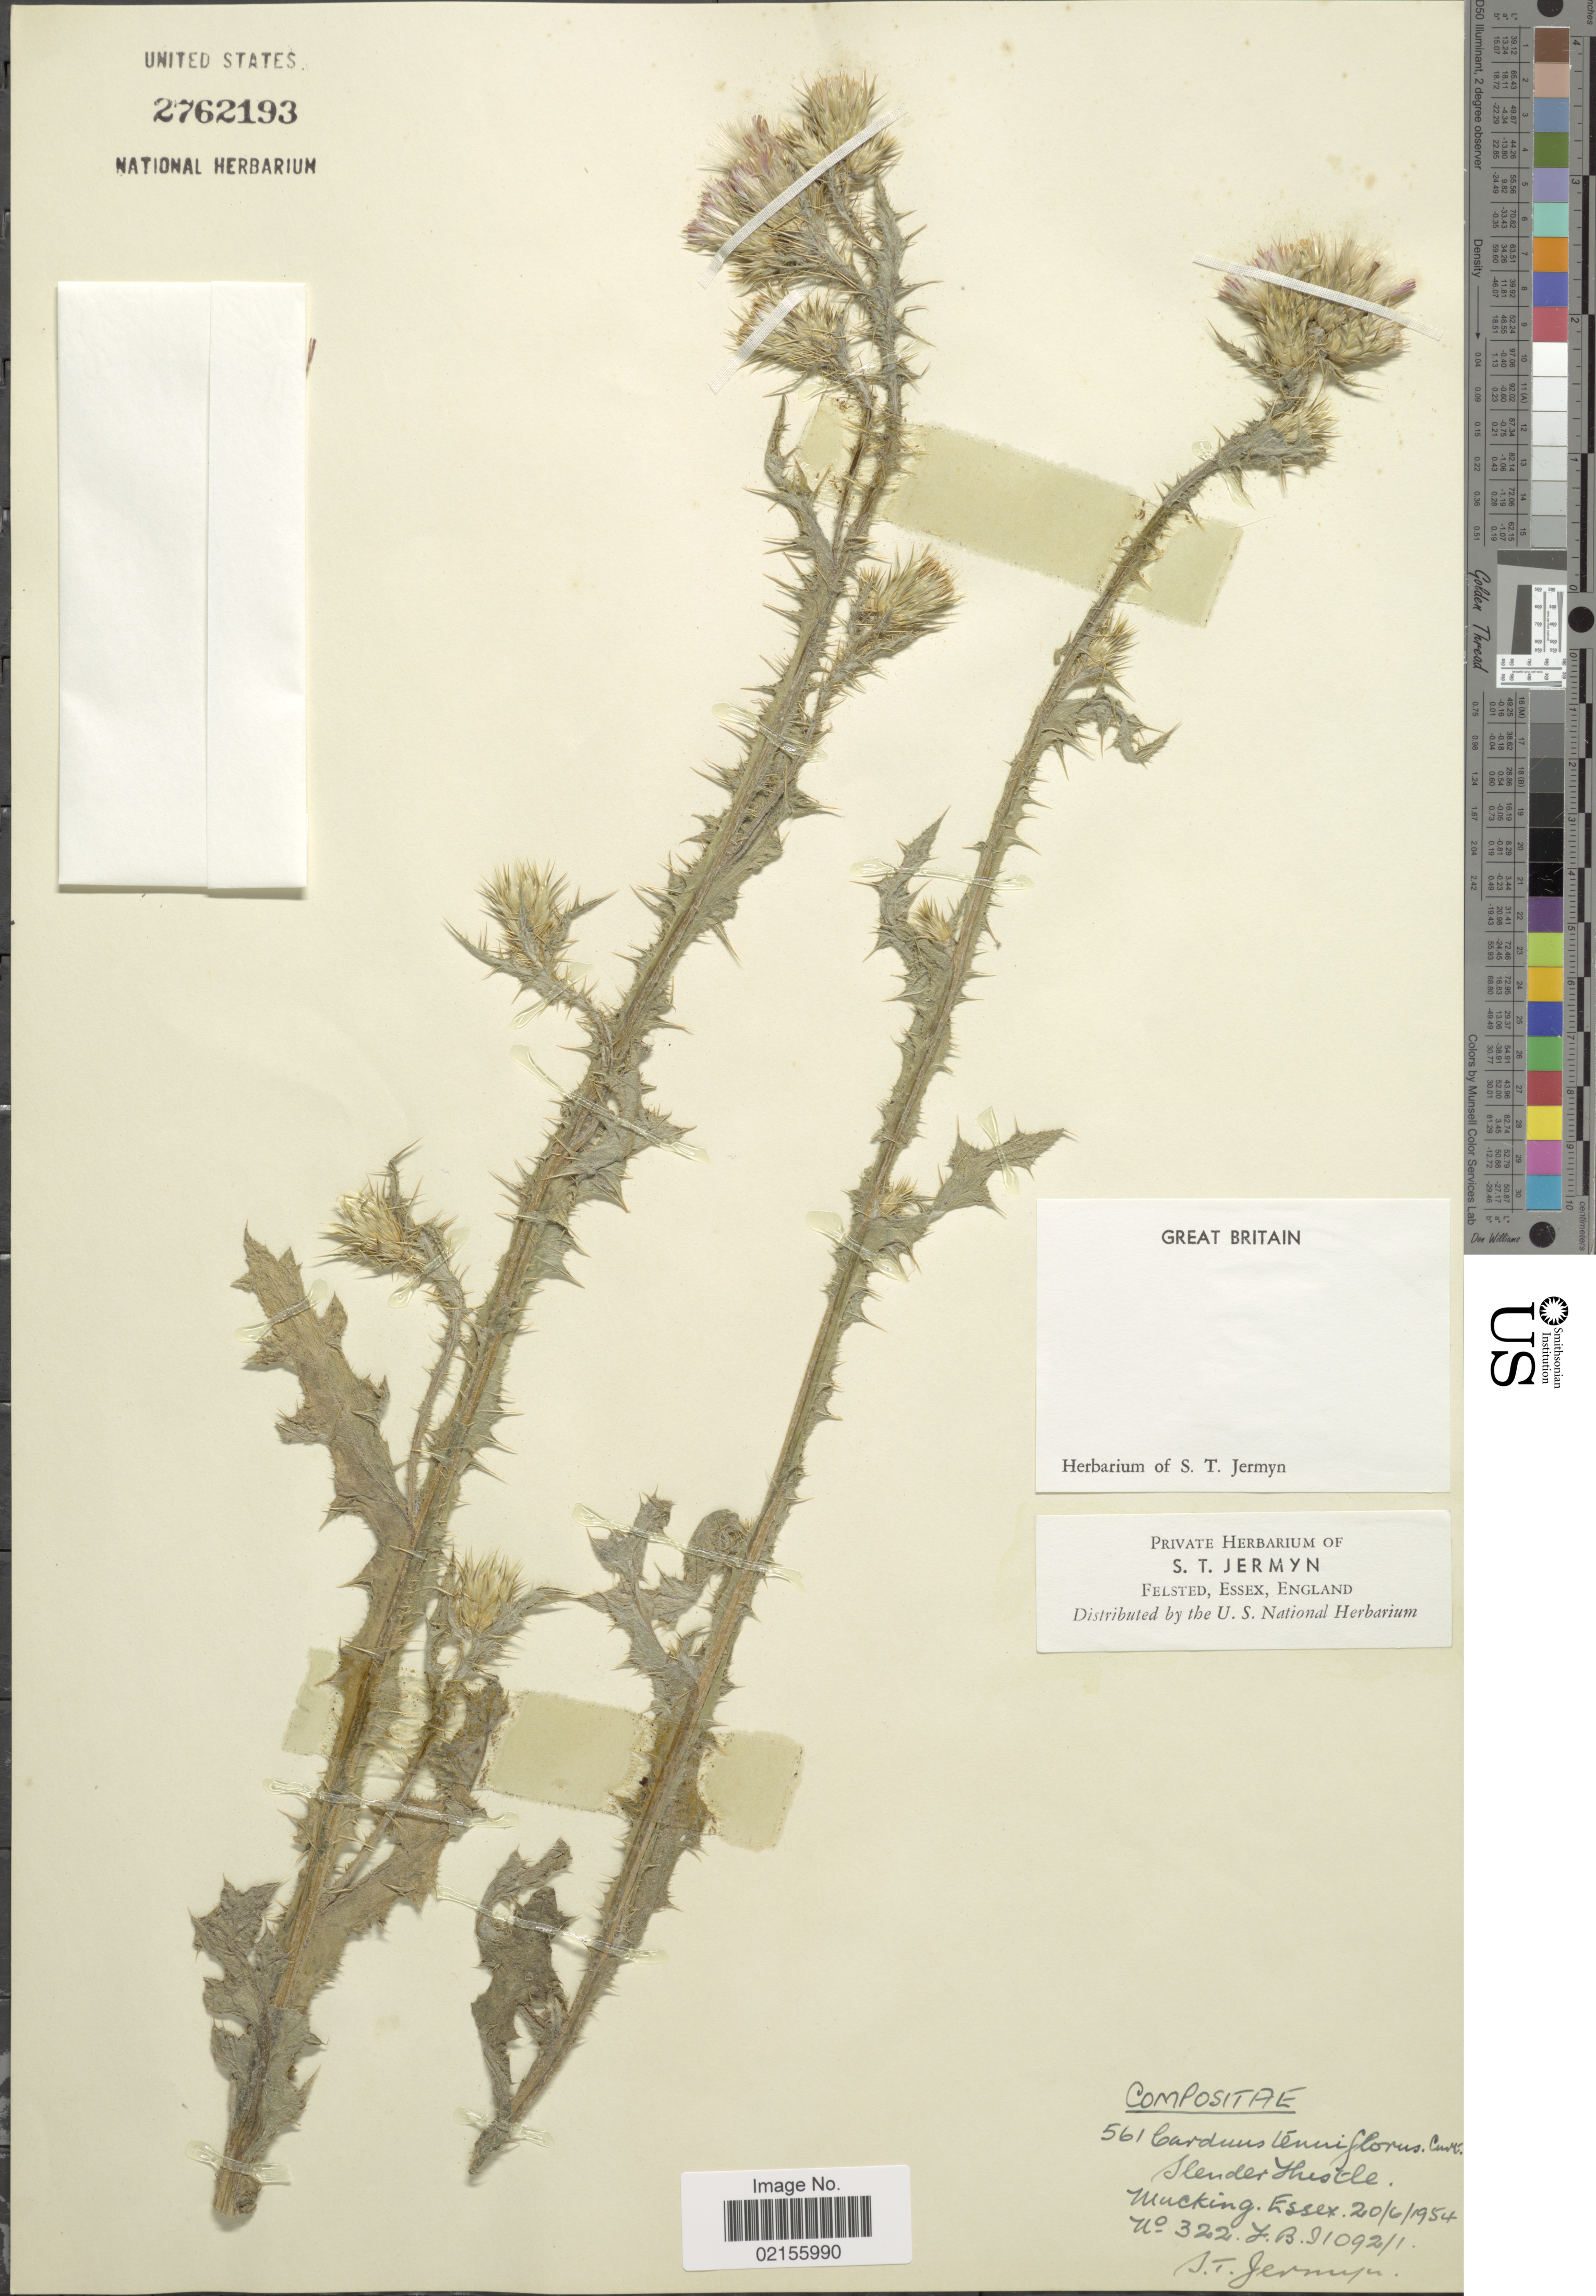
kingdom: Plantae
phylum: Tracheophyta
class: Magnoliopsida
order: Asterales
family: Asteraceae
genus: Carduus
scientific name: Carduus tenuiflorus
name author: Curtis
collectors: S. Jermyn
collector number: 322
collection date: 1954-06-20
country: United Kingdom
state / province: England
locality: Great Britain, Mucking, Essex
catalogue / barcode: US 2762193